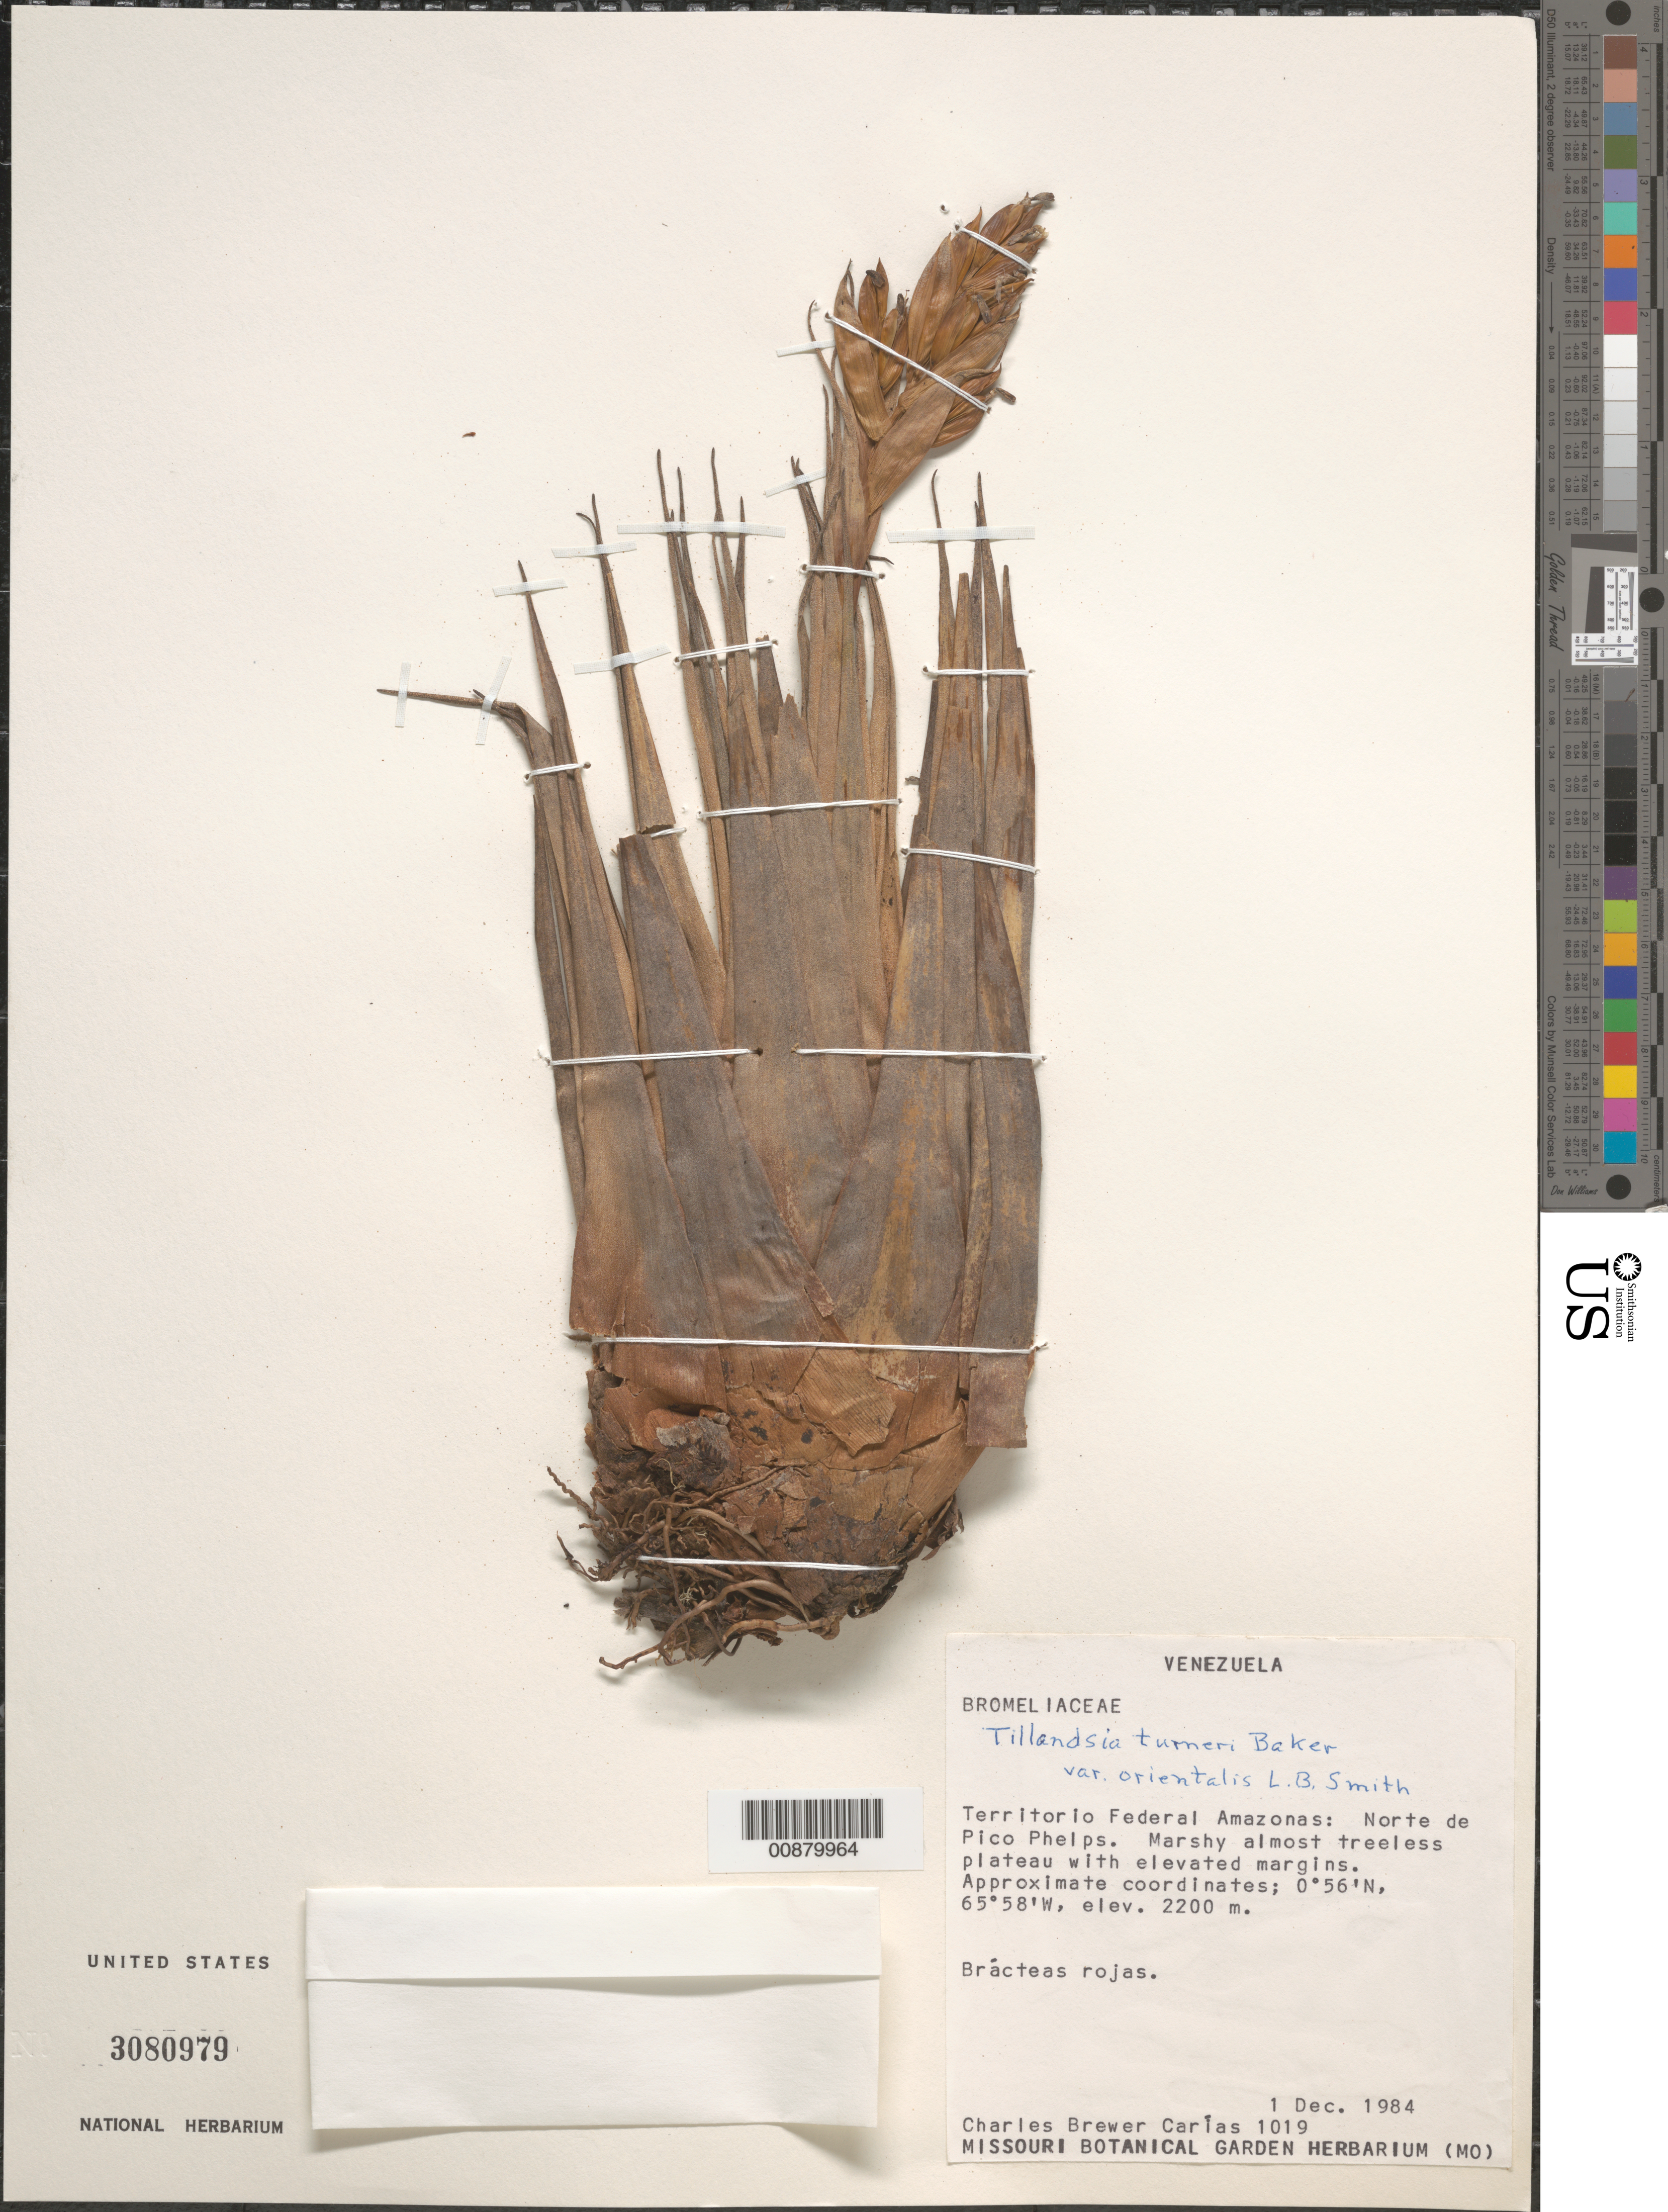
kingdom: Plantae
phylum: Tracheophyta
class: Liliopsida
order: Poales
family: Bromeliaceae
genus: Tillandsia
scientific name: Tillandsia turneri var. orientalis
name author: L.B. Sm.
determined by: Smith, Lyman B., (US), NMNH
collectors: C. Brewer-Carias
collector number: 1019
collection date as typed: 1-Dec-84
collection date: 1984-12-01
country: Venezuela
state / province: Amazonas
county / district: Río Negro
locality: Pico Phelps, norte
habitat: Marshy almost treeless plateau with elevated margins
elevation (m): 1019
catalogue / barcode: US 3080979